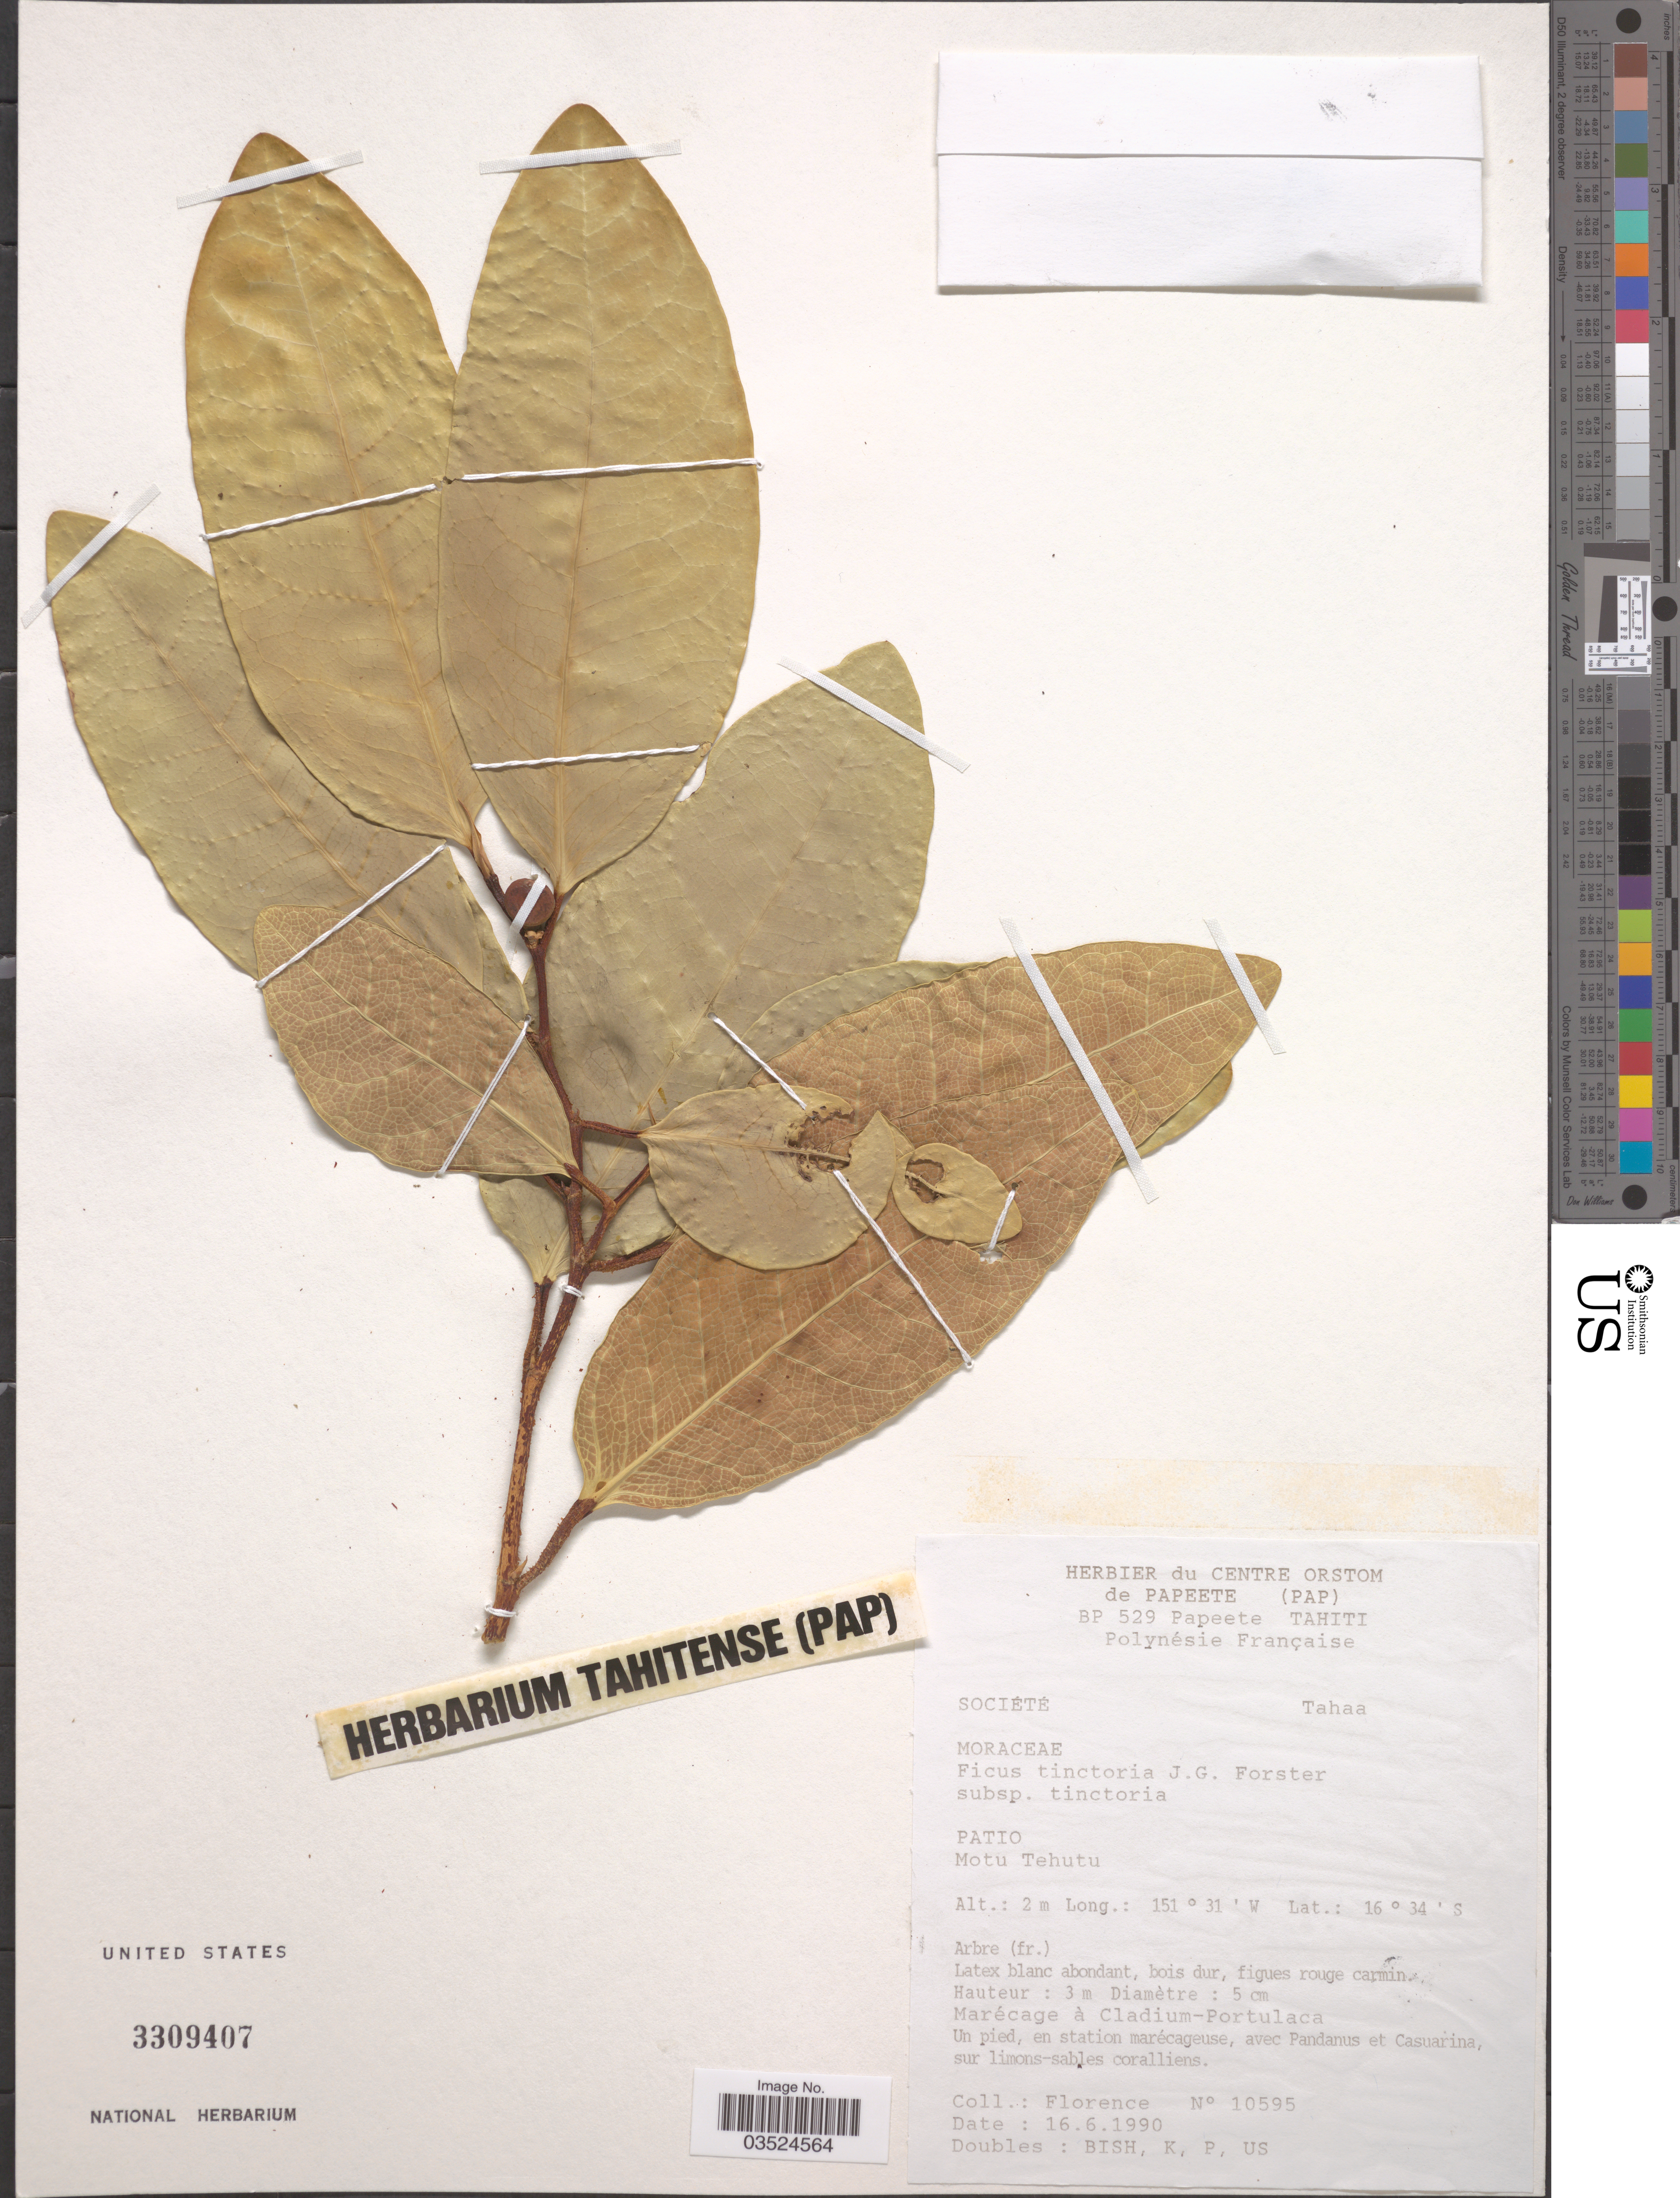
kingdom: Plantae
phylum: Tracheophyta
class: Magnoliopsida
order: Rosales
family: Moraceae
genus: Ficus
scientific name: Ficus tinctoria subsp. tinctoria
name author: G. Forst.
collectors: -. Florence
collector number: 10595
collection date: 1990-06-16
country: French Polynesia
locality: Société. Tahaa. Patio. Motu Tehutu.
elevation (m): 2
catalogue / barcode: US 3309407